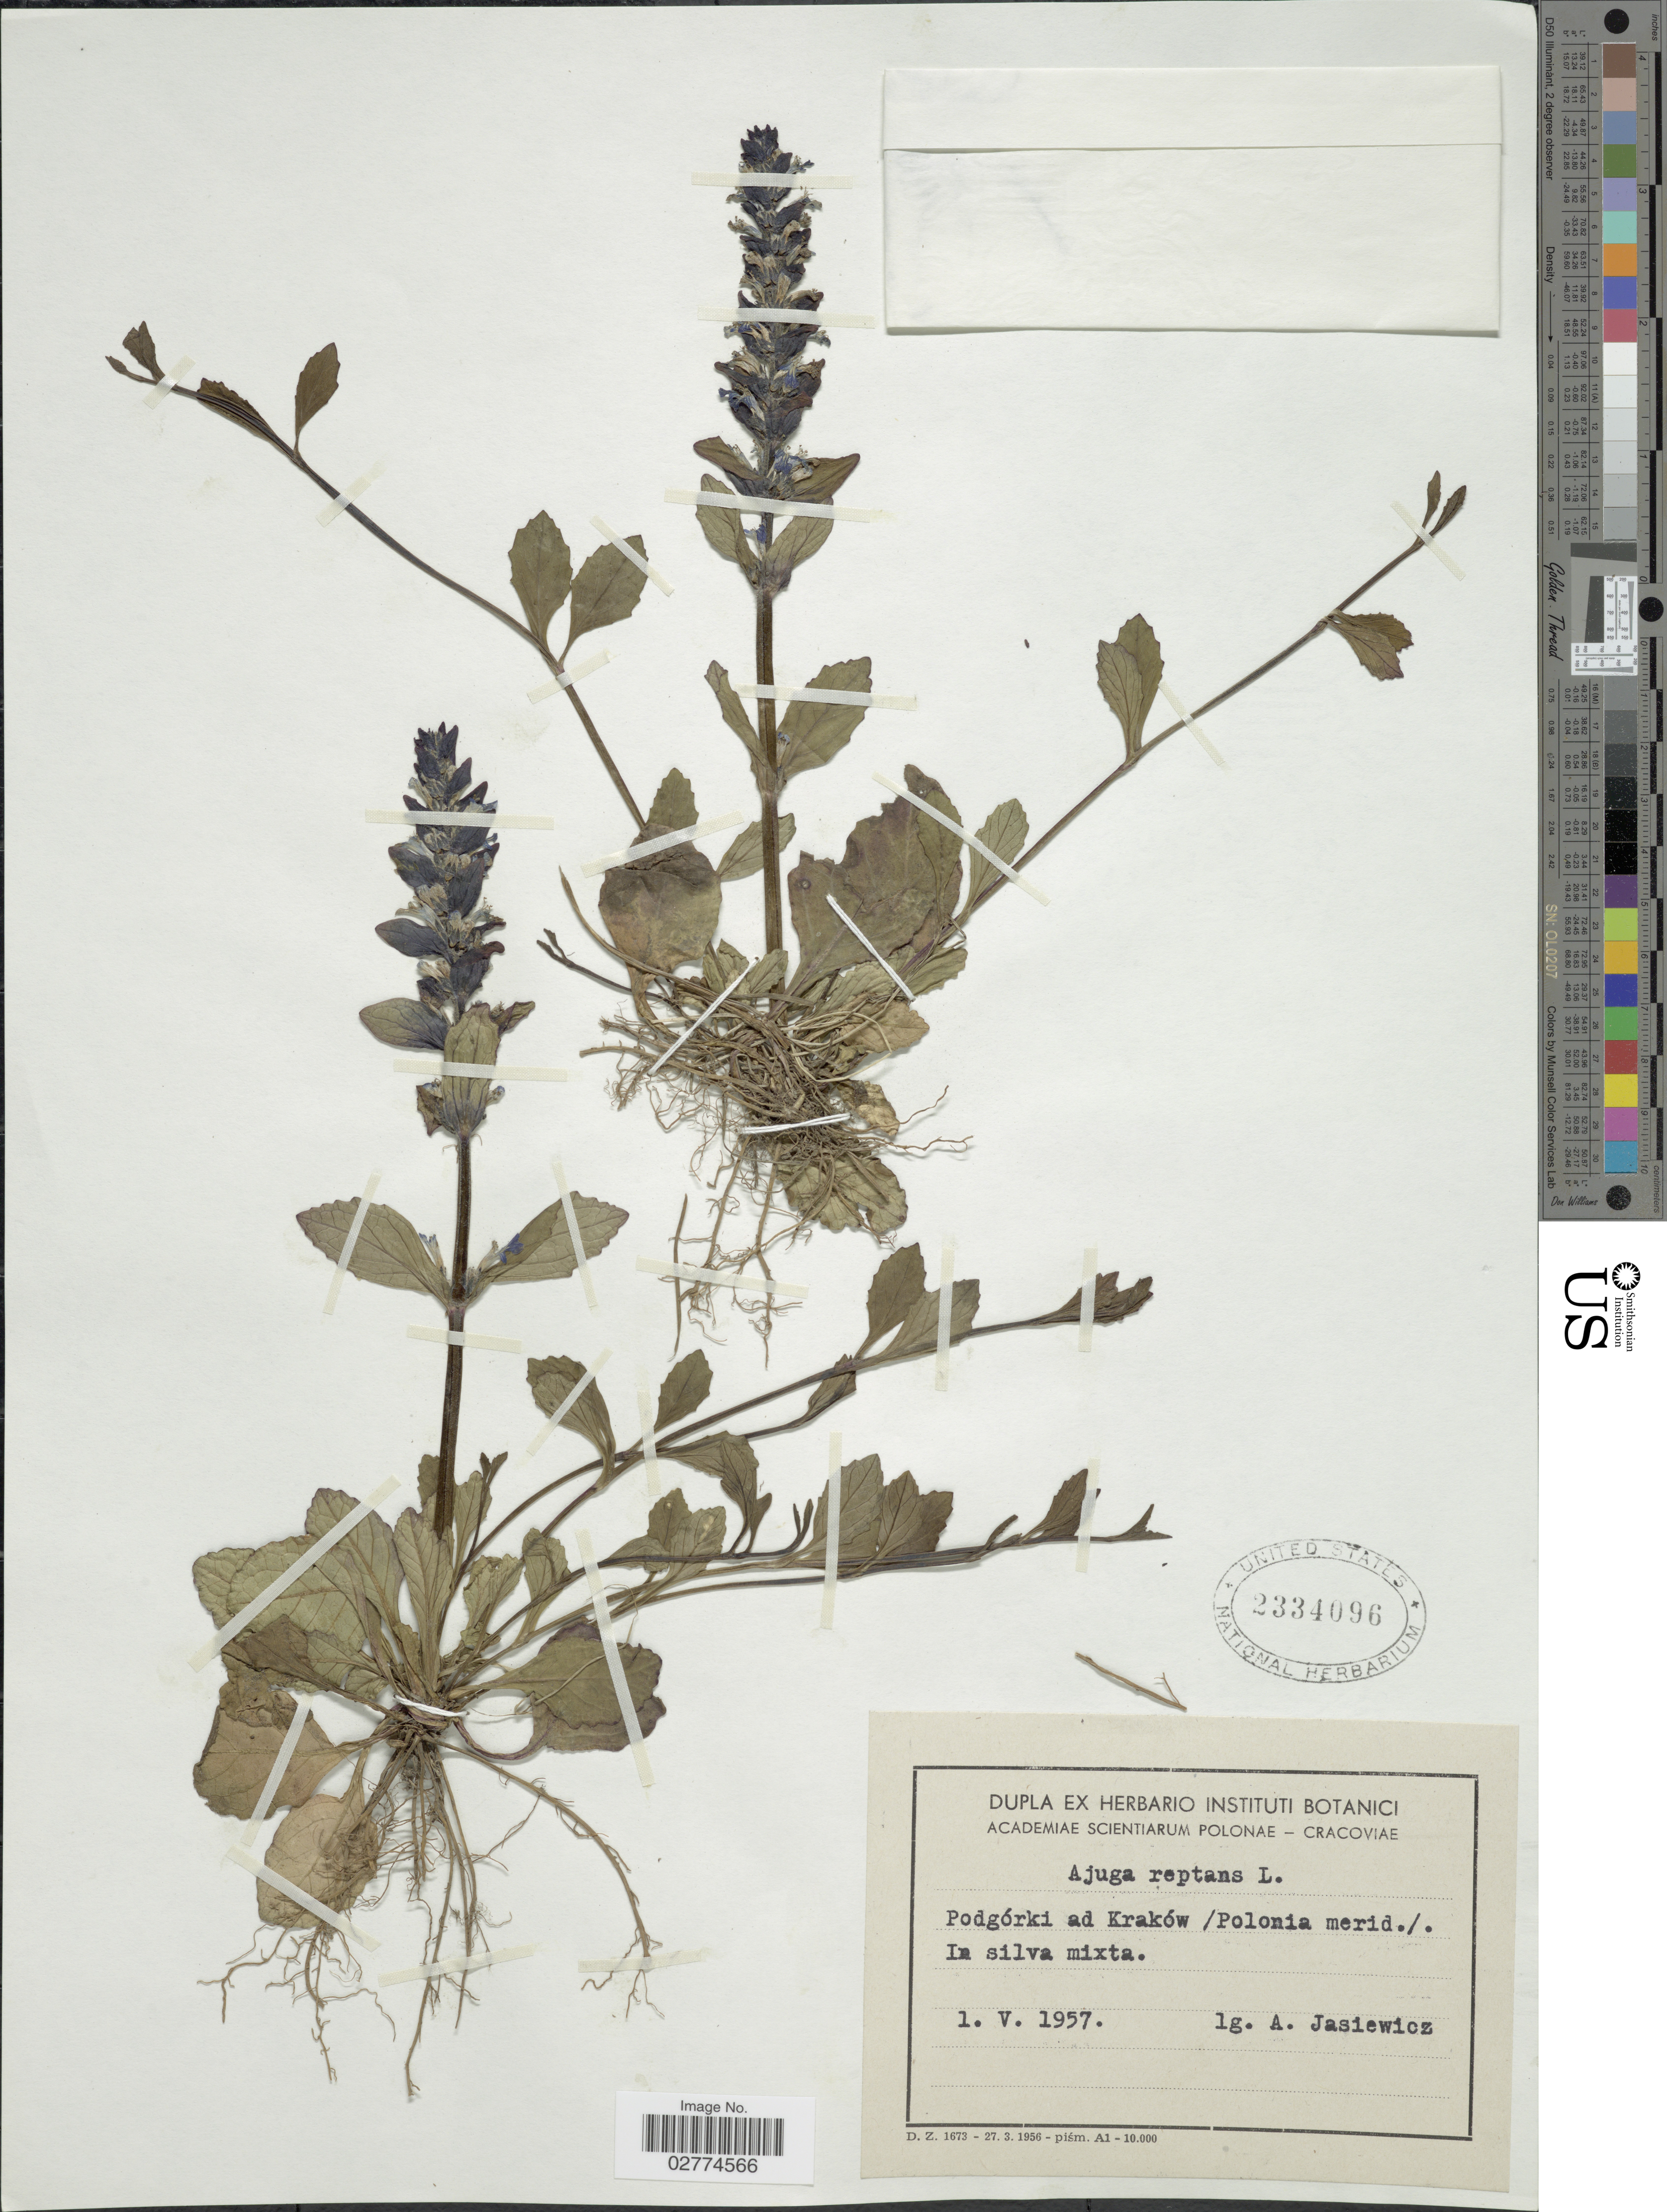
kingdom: Plantae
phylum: Tracheophyta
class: Magnoliopsida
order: Lamiales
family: Lamiaceae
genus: Ajuga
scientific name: Ajuga reptans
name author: L.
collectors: A. Jasiewicz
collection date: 1957-05-01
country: Poland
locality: Podgórki ad Kraków /Polonia merid./.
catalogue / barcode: US 2334096